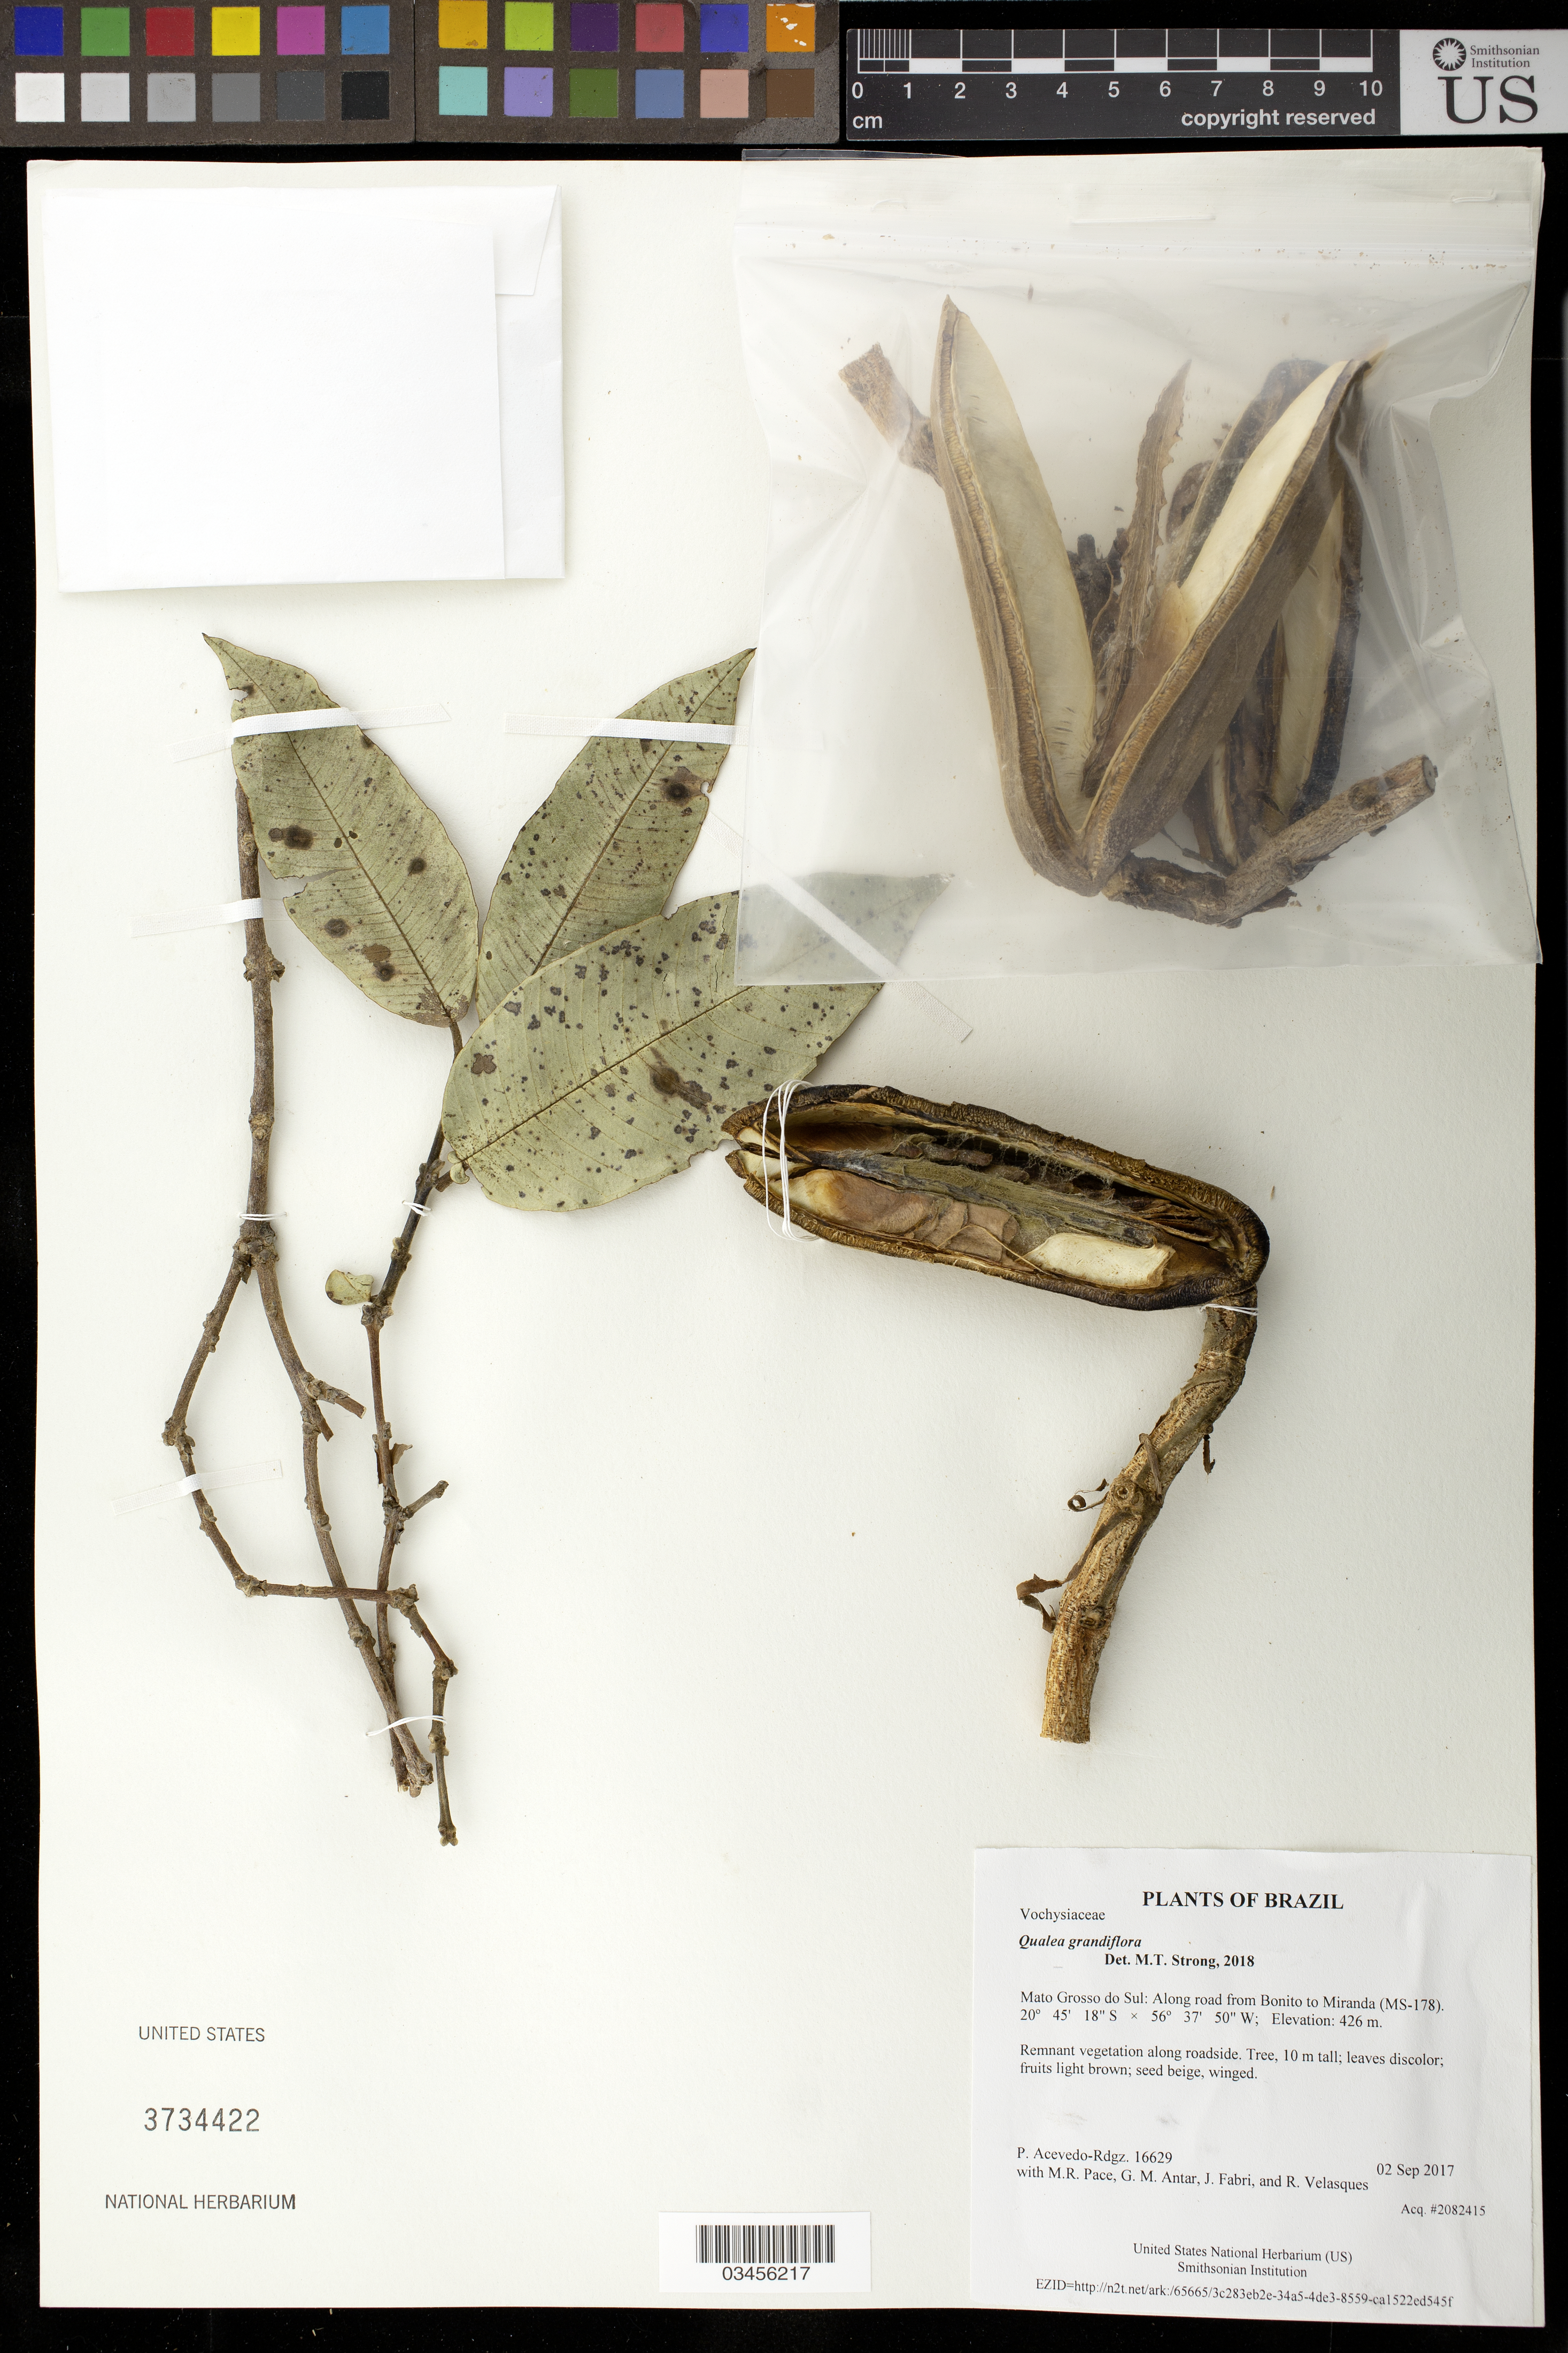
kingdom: Plantae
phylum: Tracheophyta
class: Magnoliopsida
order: Myrtales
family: Vochysiaceae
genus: Qualea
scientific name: Qualea grandiflora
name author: Mart.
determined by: Strong, Mark T., (BOT), Smithsonian Institution - National Museum of Natural History (UNITED STATES)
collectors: P. Acevedo-Rodr., M. R. Pace, G. M. Antar, J. Fabri & R. Velasques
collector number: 16629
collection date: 2017-09-02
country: Brazil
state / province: Mato Grosso do Sul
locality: Along road from Bonito to Miranda (MS-178)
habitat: Remnant vegetation along roadside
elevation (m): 426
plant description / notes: US, NY, MO, K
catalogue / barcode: US 3734422